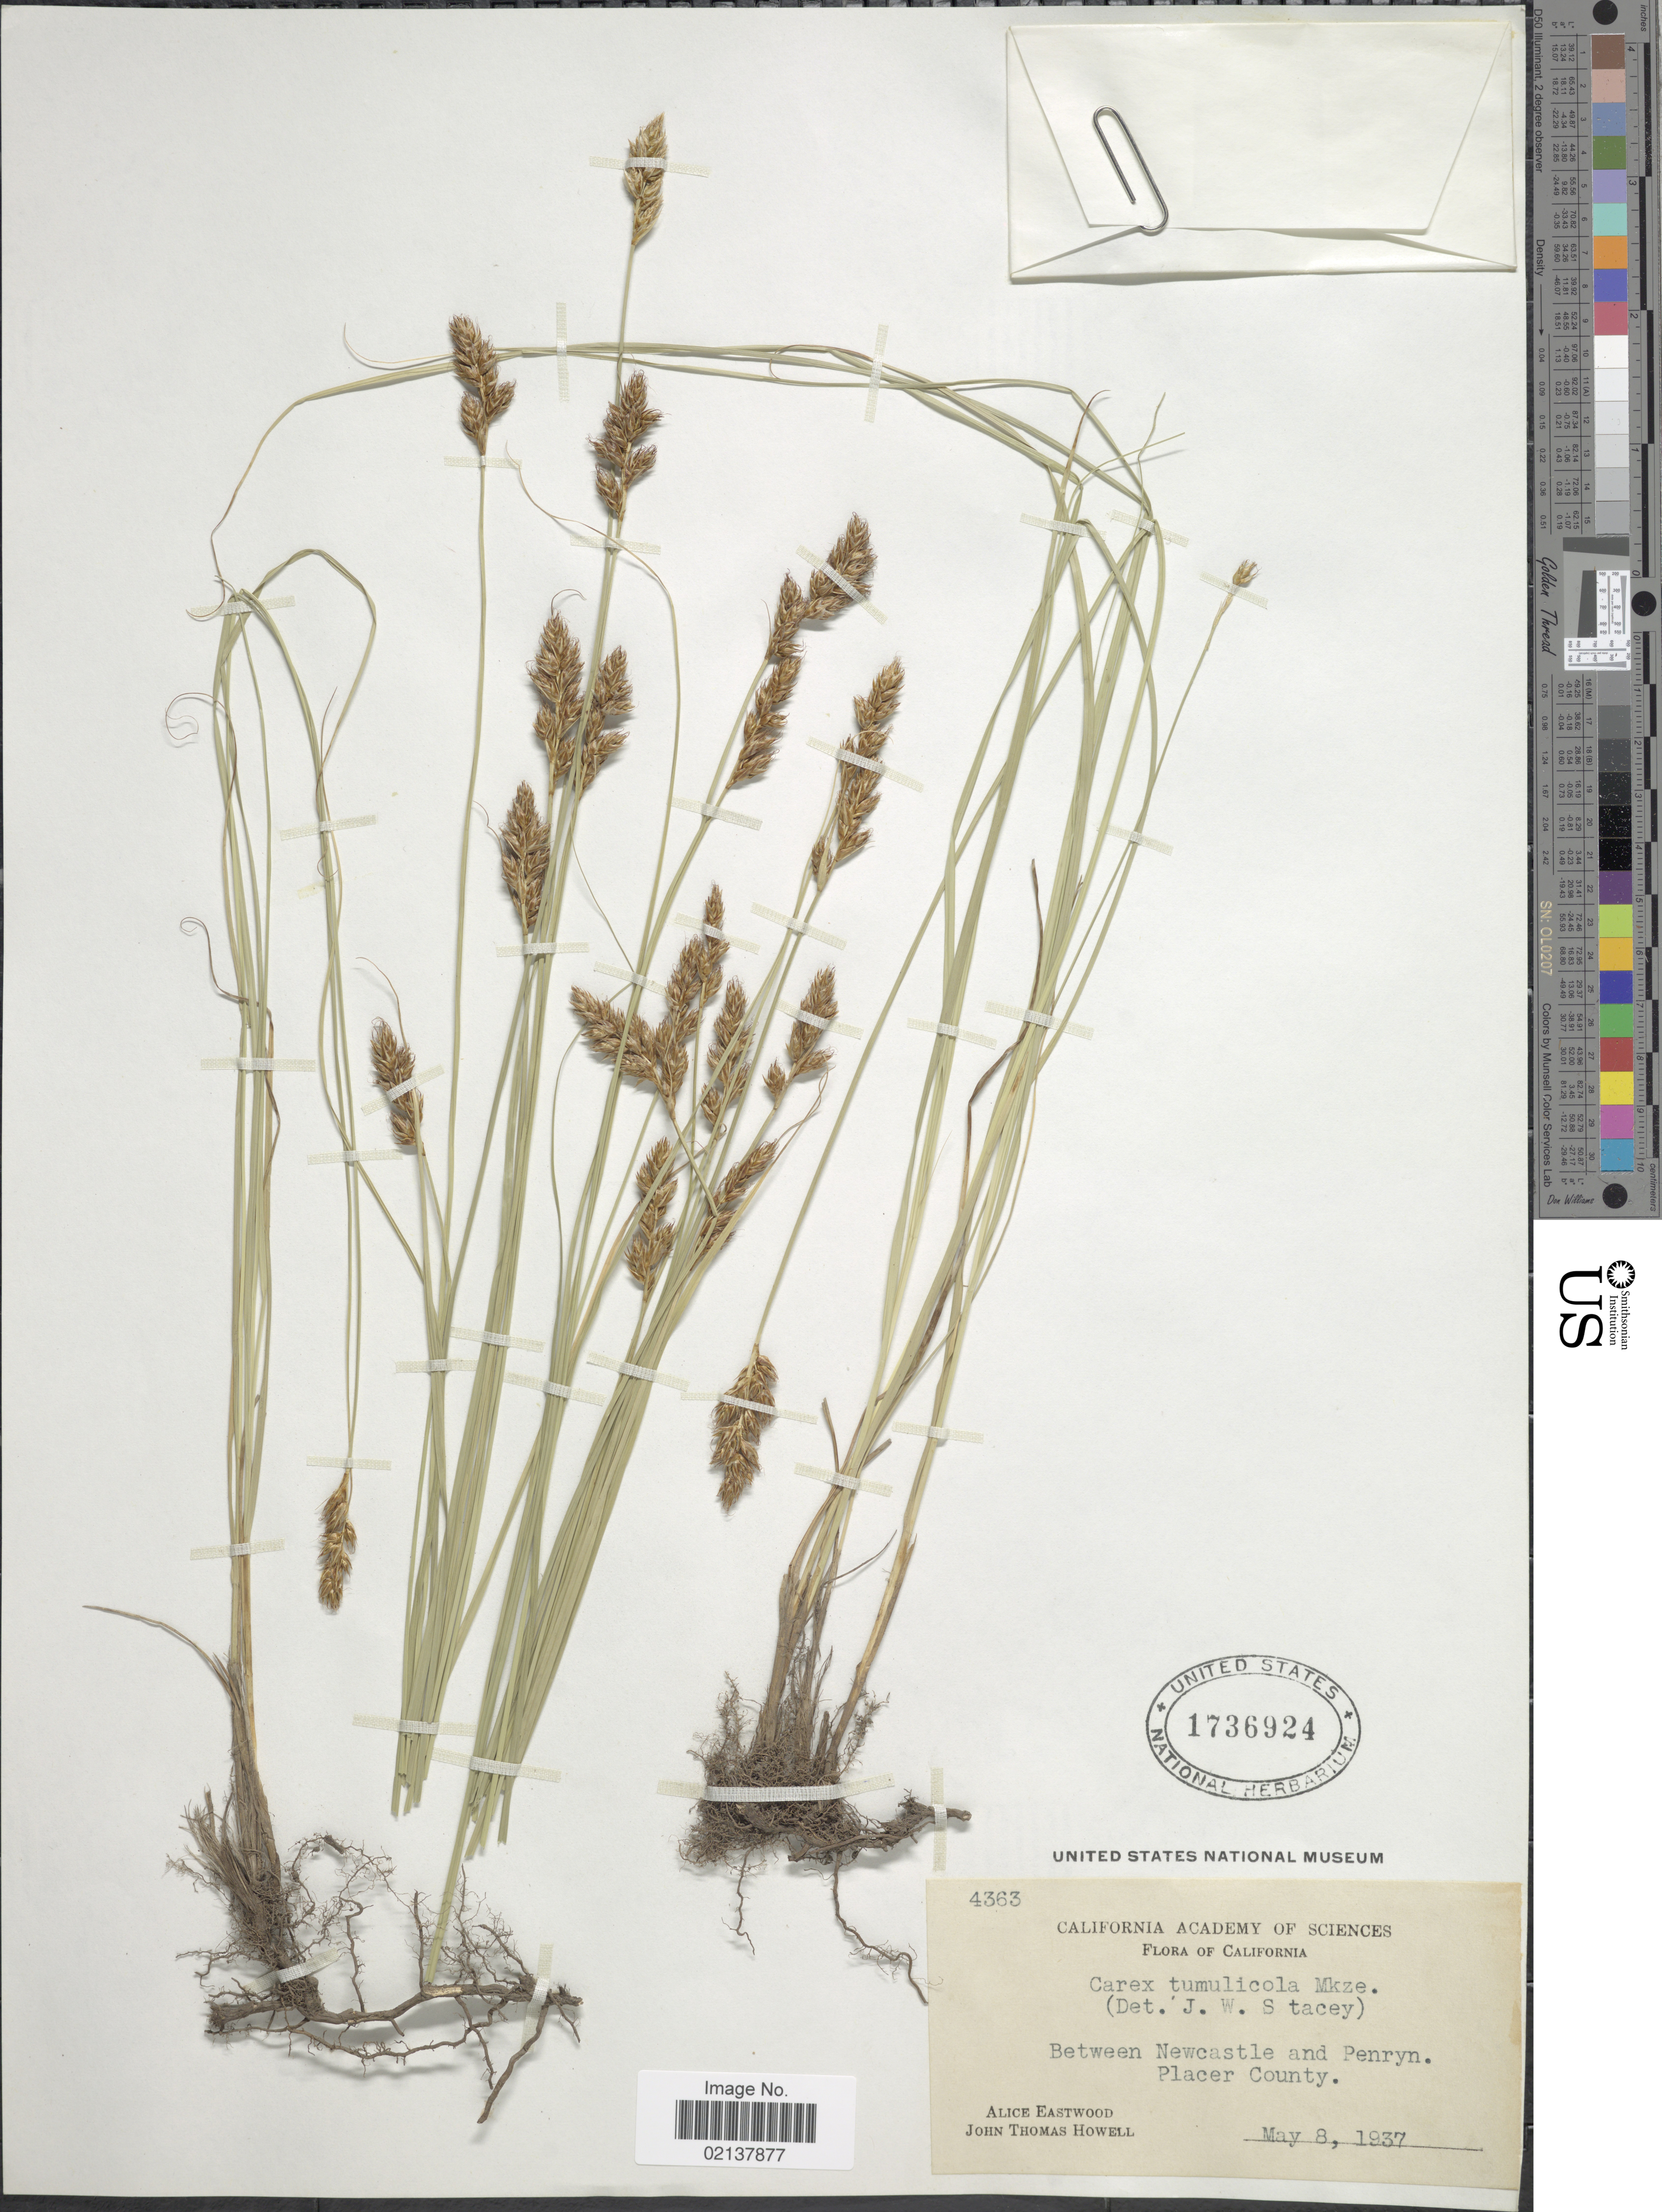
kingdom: Plantae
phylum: Tracheophyta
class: Liliopsida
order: Poales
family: Cyperaceae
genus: Carex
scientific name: Carex tumulicola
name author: Mack.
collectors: A. Eastwood & J. T. Howell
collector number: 4363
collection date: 1937-05-08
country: United States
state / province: California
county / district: Placer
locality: Between Newcastle and Penryn. Placer County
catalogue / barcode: US 1736924